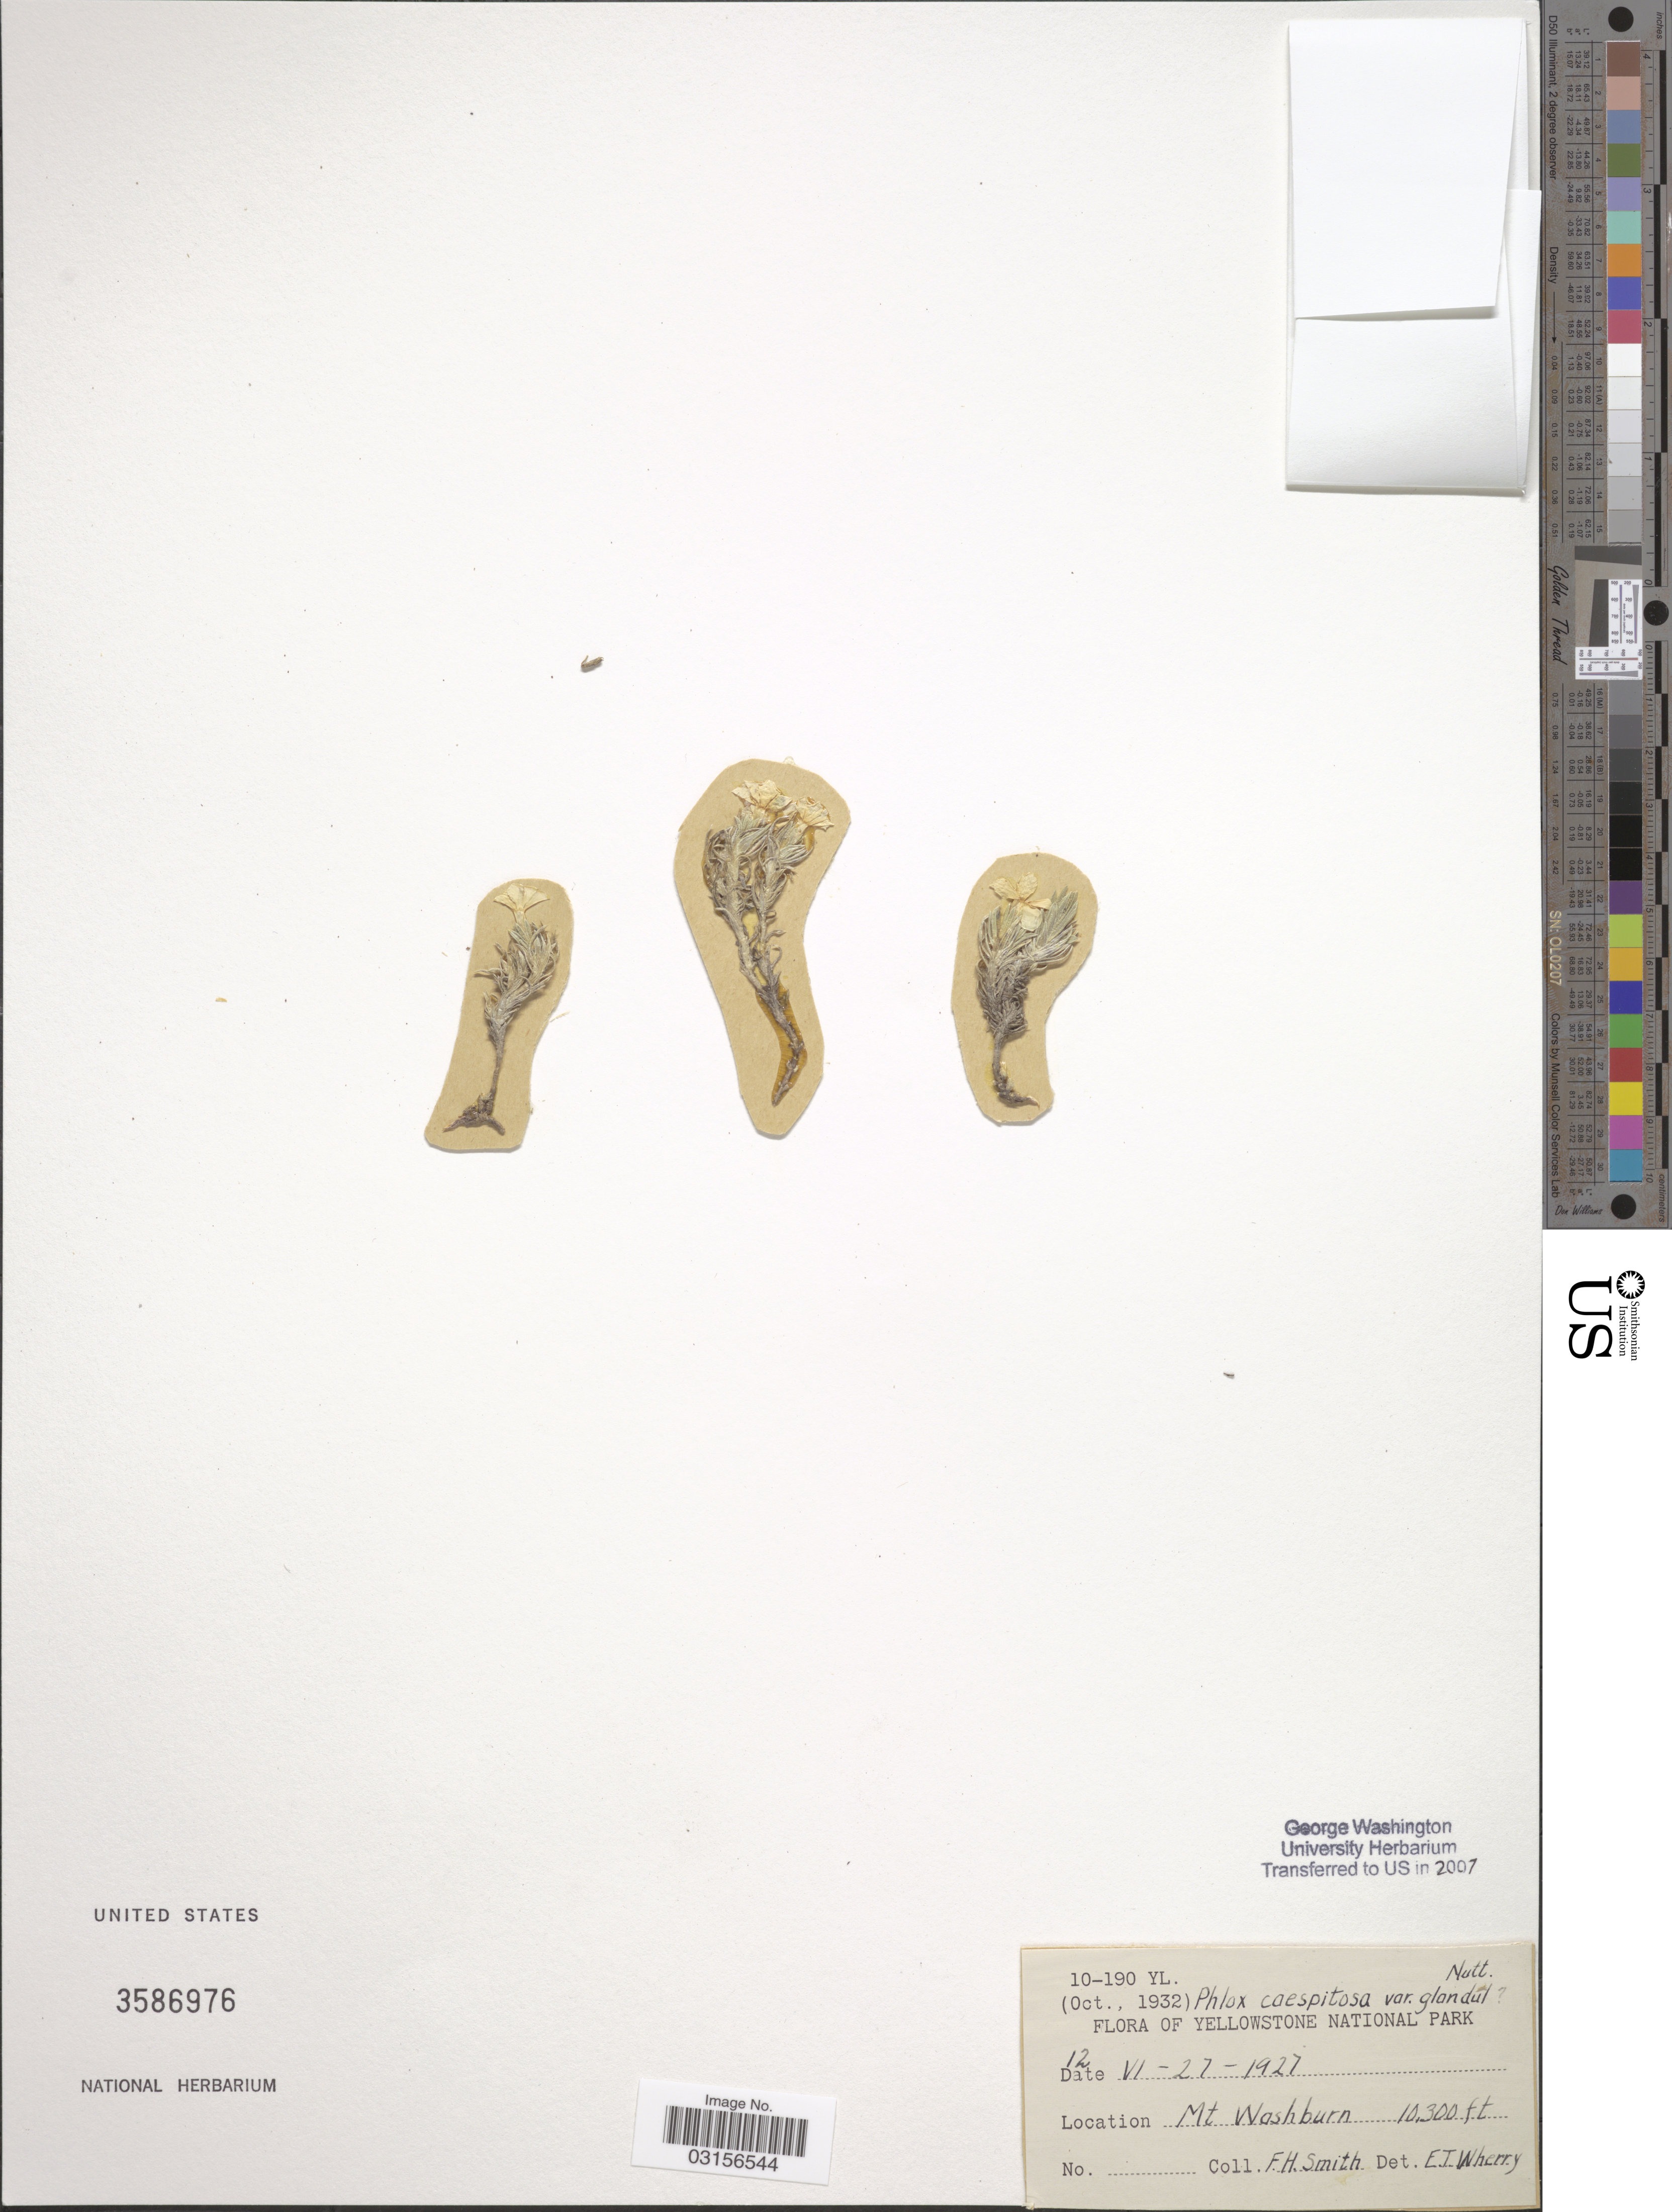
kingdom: Plantae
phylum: Tracheophyta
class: Magnoliopsida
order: Ericales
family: Polemoniaceae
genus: Phlox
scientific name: Phlox condensata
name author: (A. Gray) E.E. Nelson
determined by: Mayfield, M. H.; Ferguson, C. J.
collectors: F. Smith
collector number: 12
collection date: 1927-06-27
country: United States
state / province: Wyoming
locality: Yellowstone National Park. Mt. Washburn.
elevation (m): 3139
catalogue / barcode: US 3586976